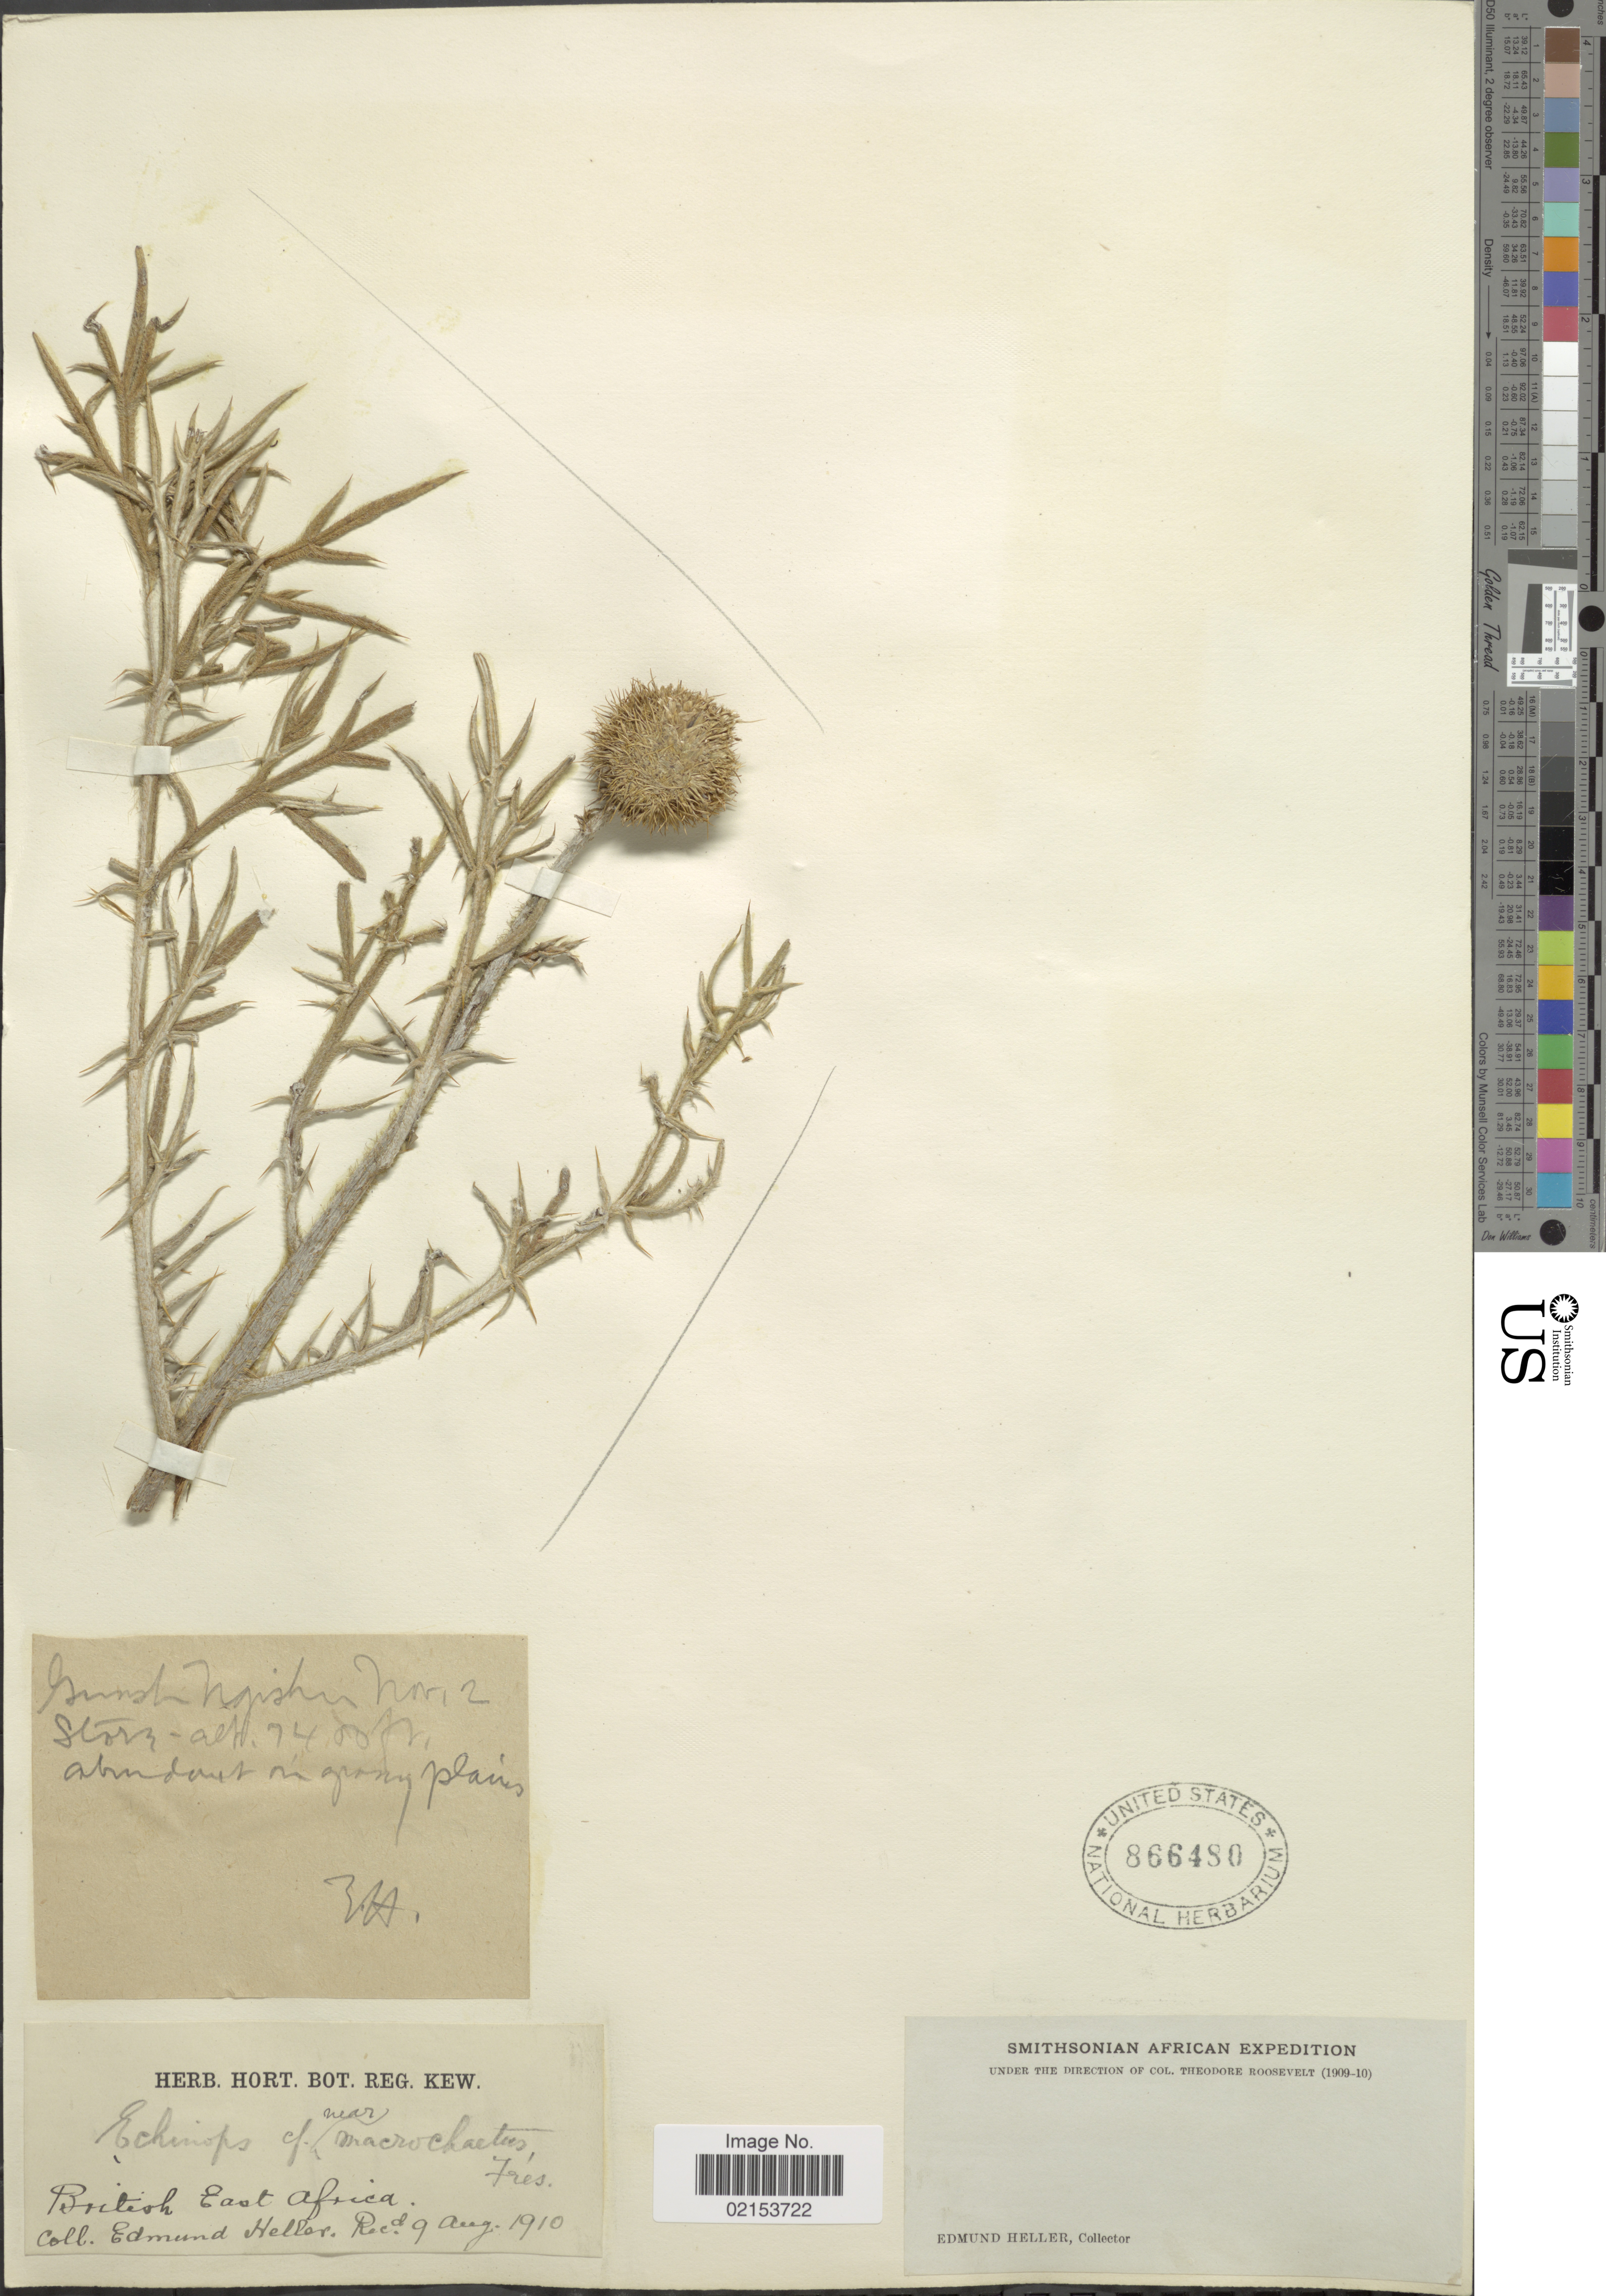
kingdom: Plantae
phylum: Tracheophyta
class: Magnoliopsida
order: Asterales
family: Asteraceae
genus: Echinops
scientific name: Echinops macrochaetus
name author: Fresen.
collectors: E. Heller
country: Kenya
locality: British East Africa. [illegible text]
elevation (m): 2256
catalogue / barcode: US 866480